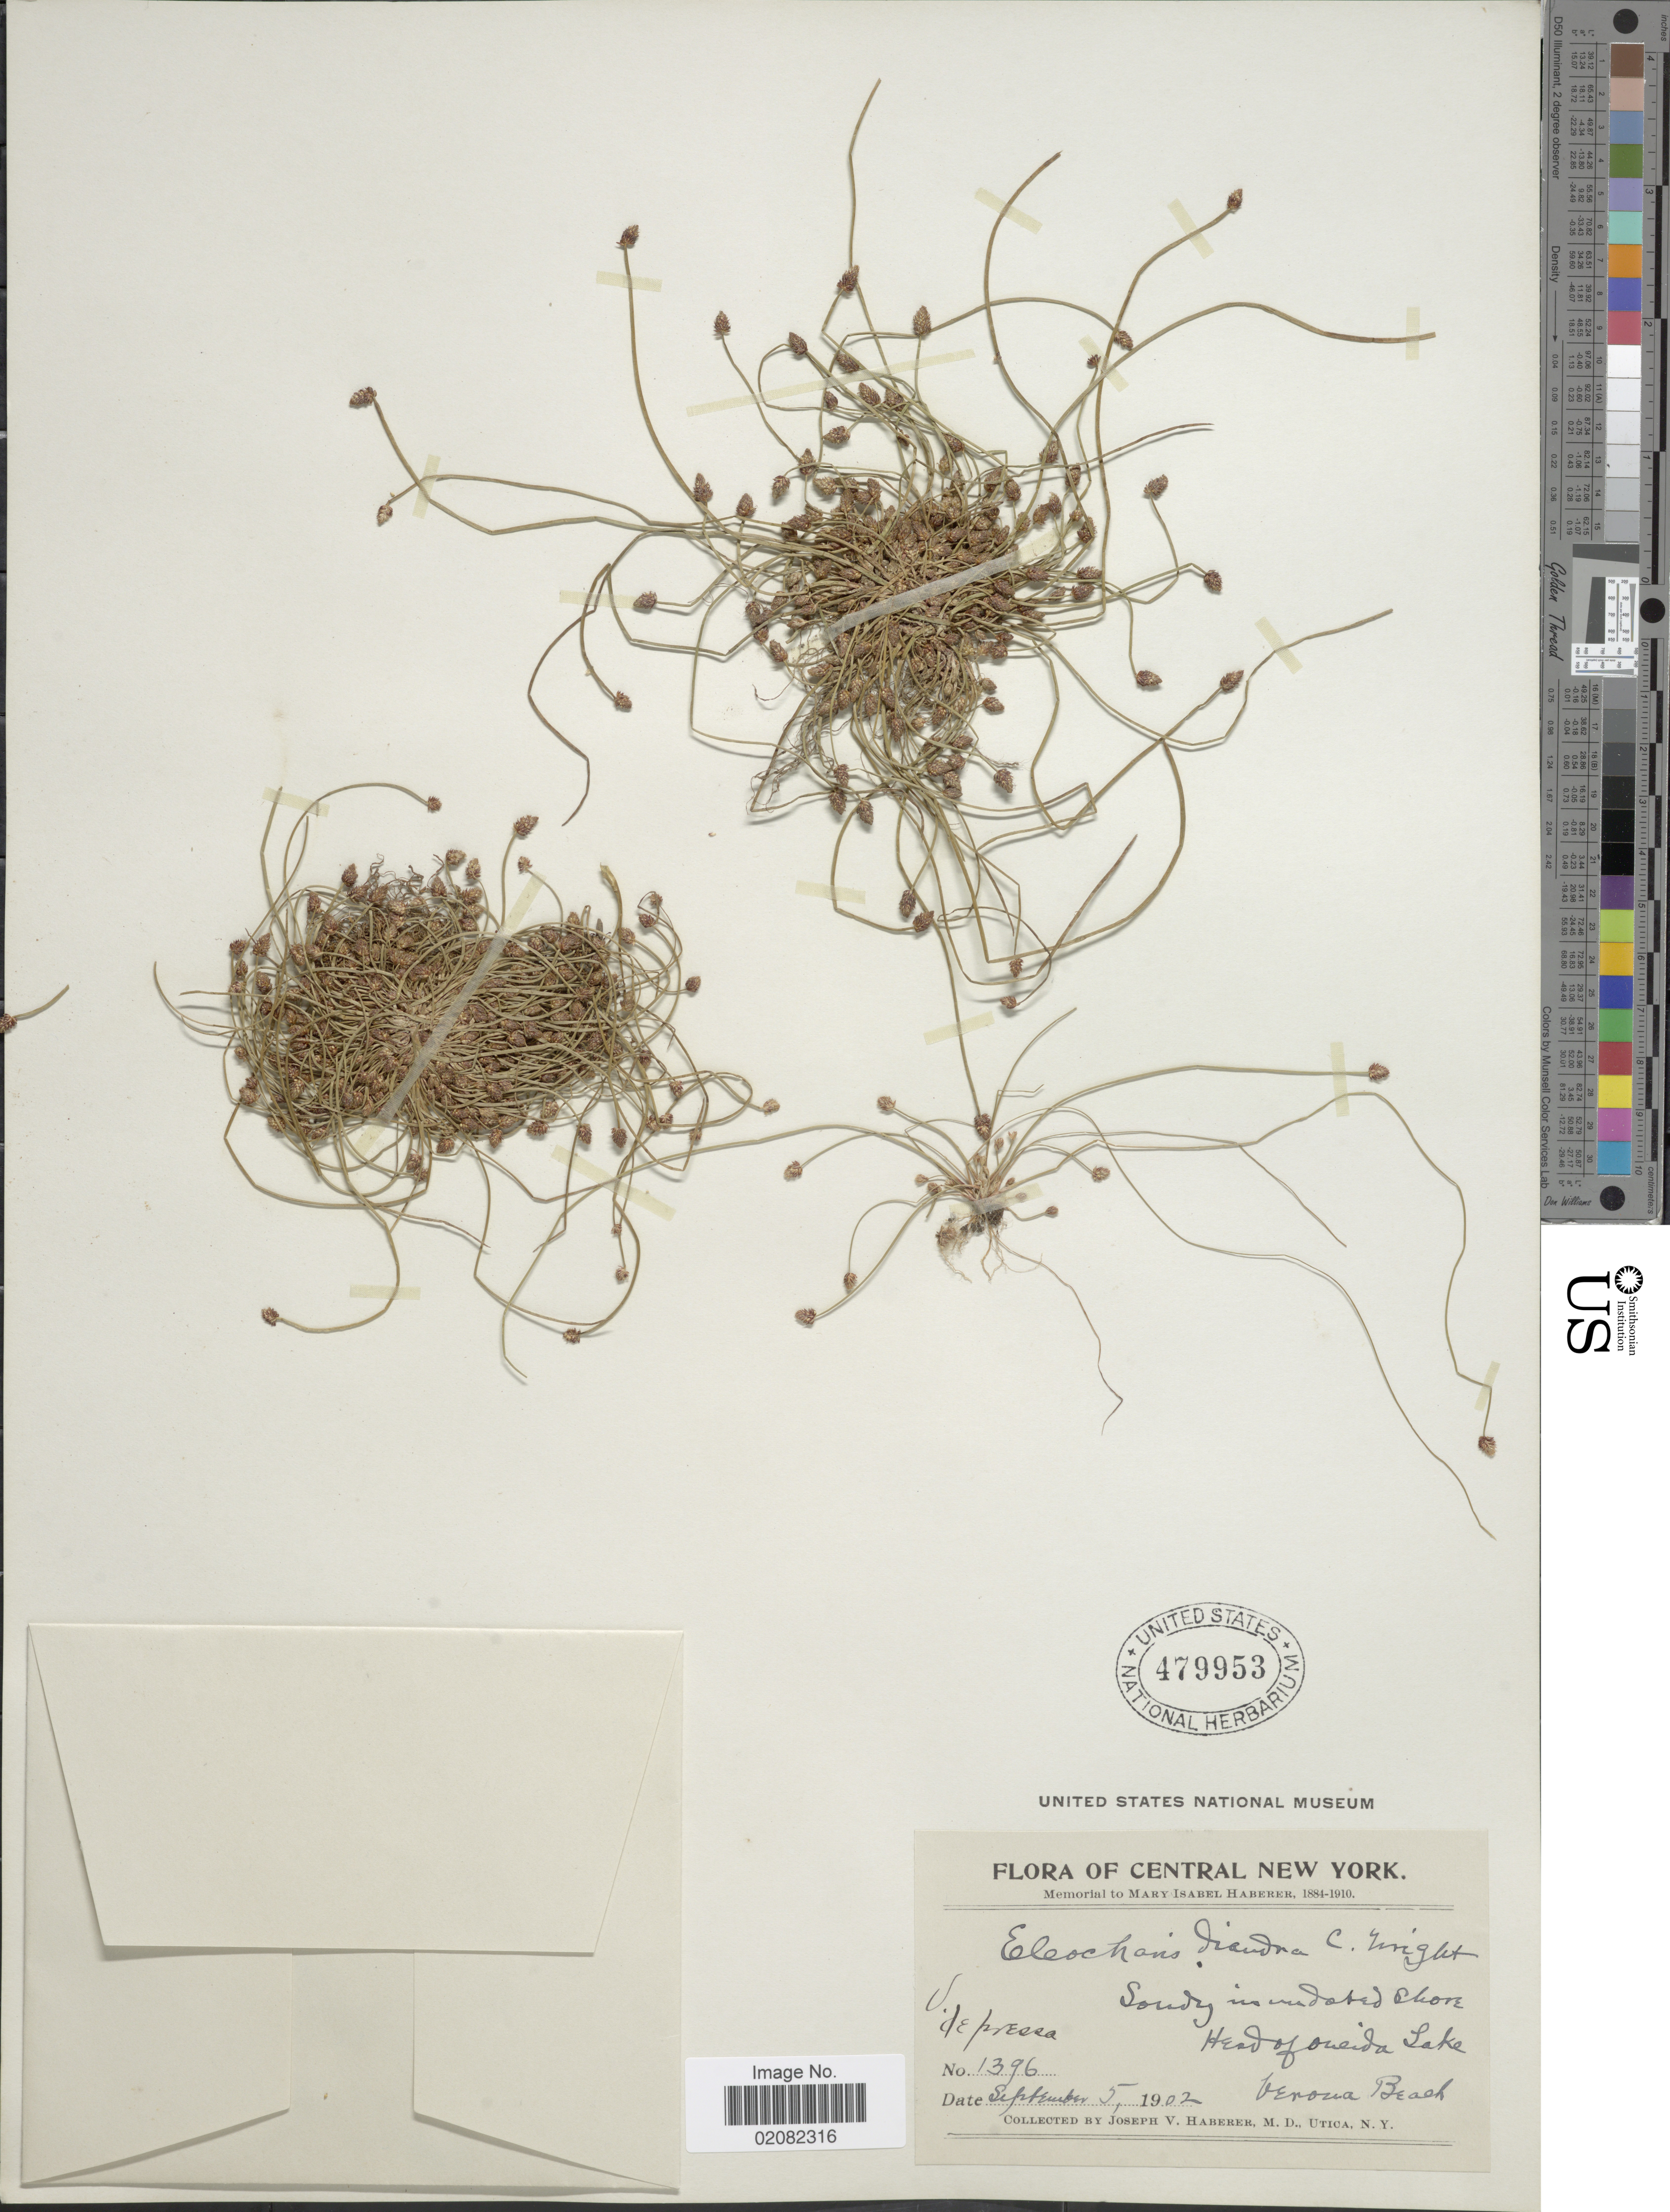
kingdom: Plantae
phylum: Tracheophyta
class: Liliopsida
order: Poales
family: Cyperaceae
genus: Eleocharis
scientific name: Eleocharis diandra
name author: C. Wright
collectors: J. V. Haberer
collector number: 1396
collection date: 1902-09-05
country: United States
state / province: New York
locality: Central New York, Head of Oneida Lake, Verona Beach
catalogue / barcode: US 479953